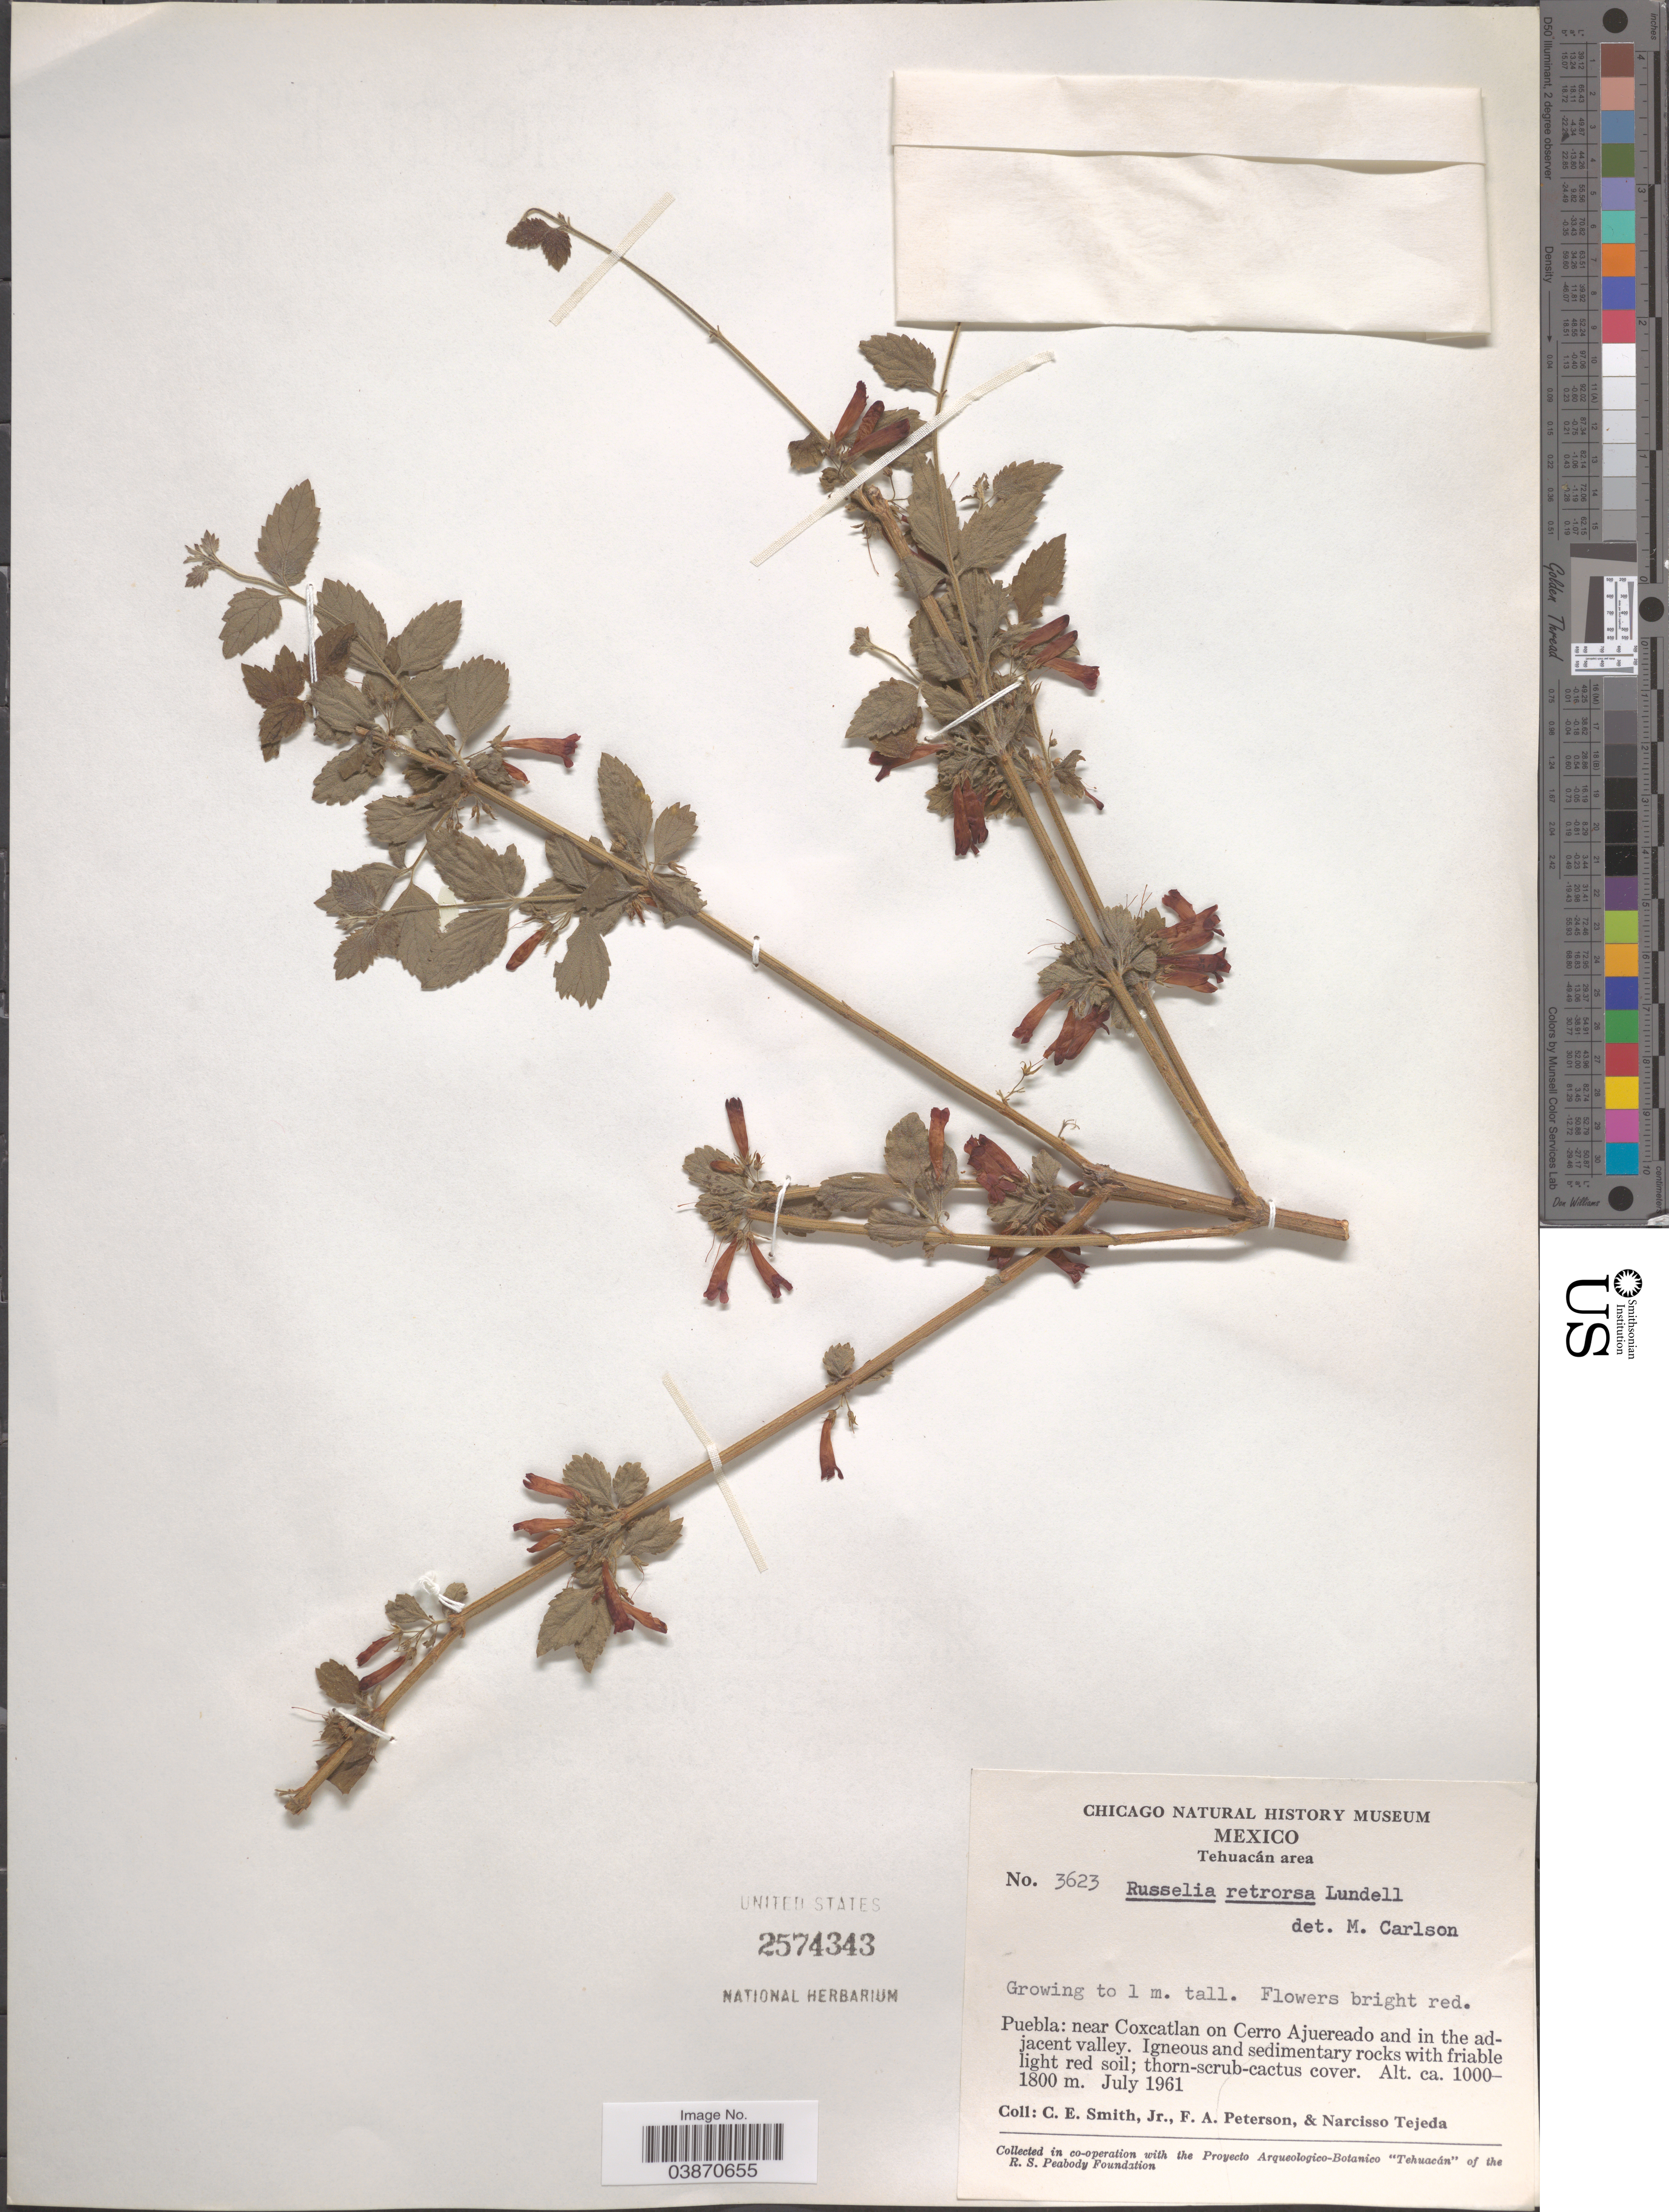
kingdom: Plantae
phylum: Tracheophyta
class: Magnoliopsida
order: Lamiales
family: Plantaginaceae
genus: Russelia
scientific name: Russelia retrorsa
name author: Greene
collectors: C. E. Smith Jr., F. A. Peterson & N. Tejeda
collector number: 3623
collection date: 1961-07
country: Mexico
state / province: Puebla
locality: Tehuacán area. Near Coxcatlan on Cerro Ajuereado and in the adjacent valley.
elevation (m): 1000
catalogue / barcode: US 2574343